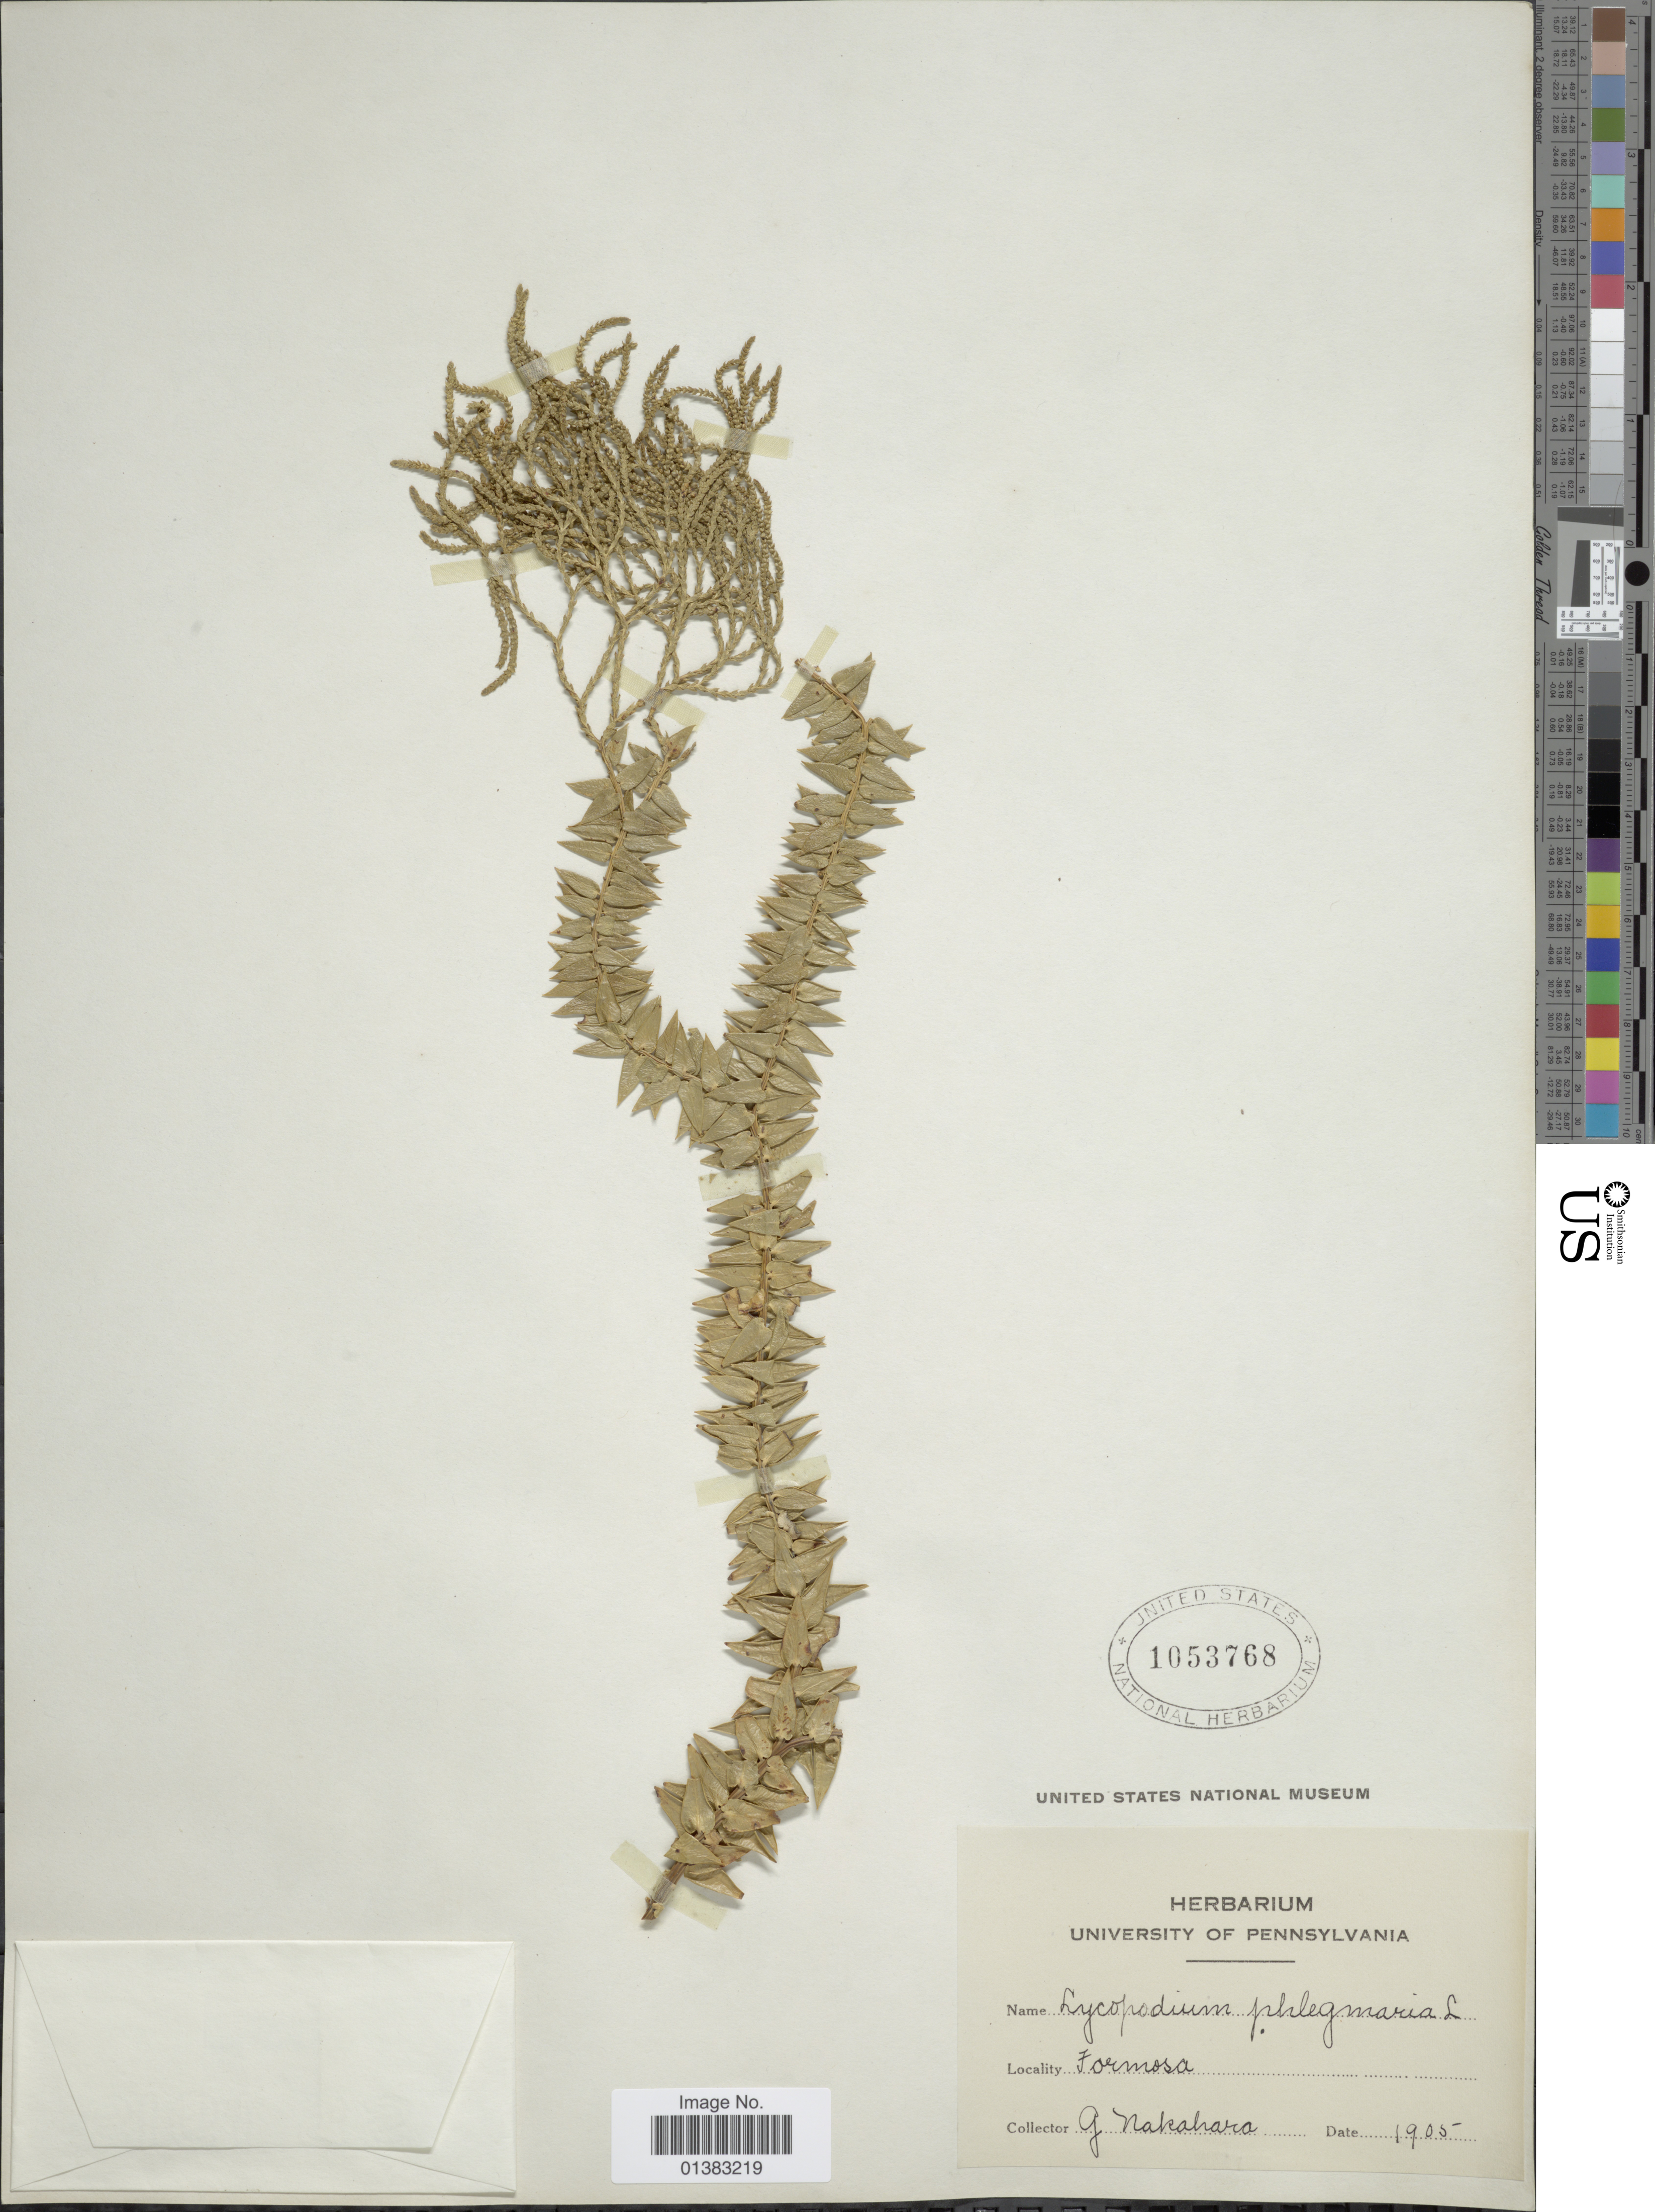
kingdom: Plantae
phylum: Tracheophyta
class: Lycopodiopsida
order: Lycopodiales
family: Lycopodiaceae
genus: Phlegmariurus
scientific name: Phlegmariurus phlegmaria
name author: (L.) Holub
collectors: G. Nakahara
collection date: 1905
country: Taiwan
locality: Formosa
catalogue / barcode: US 1053768